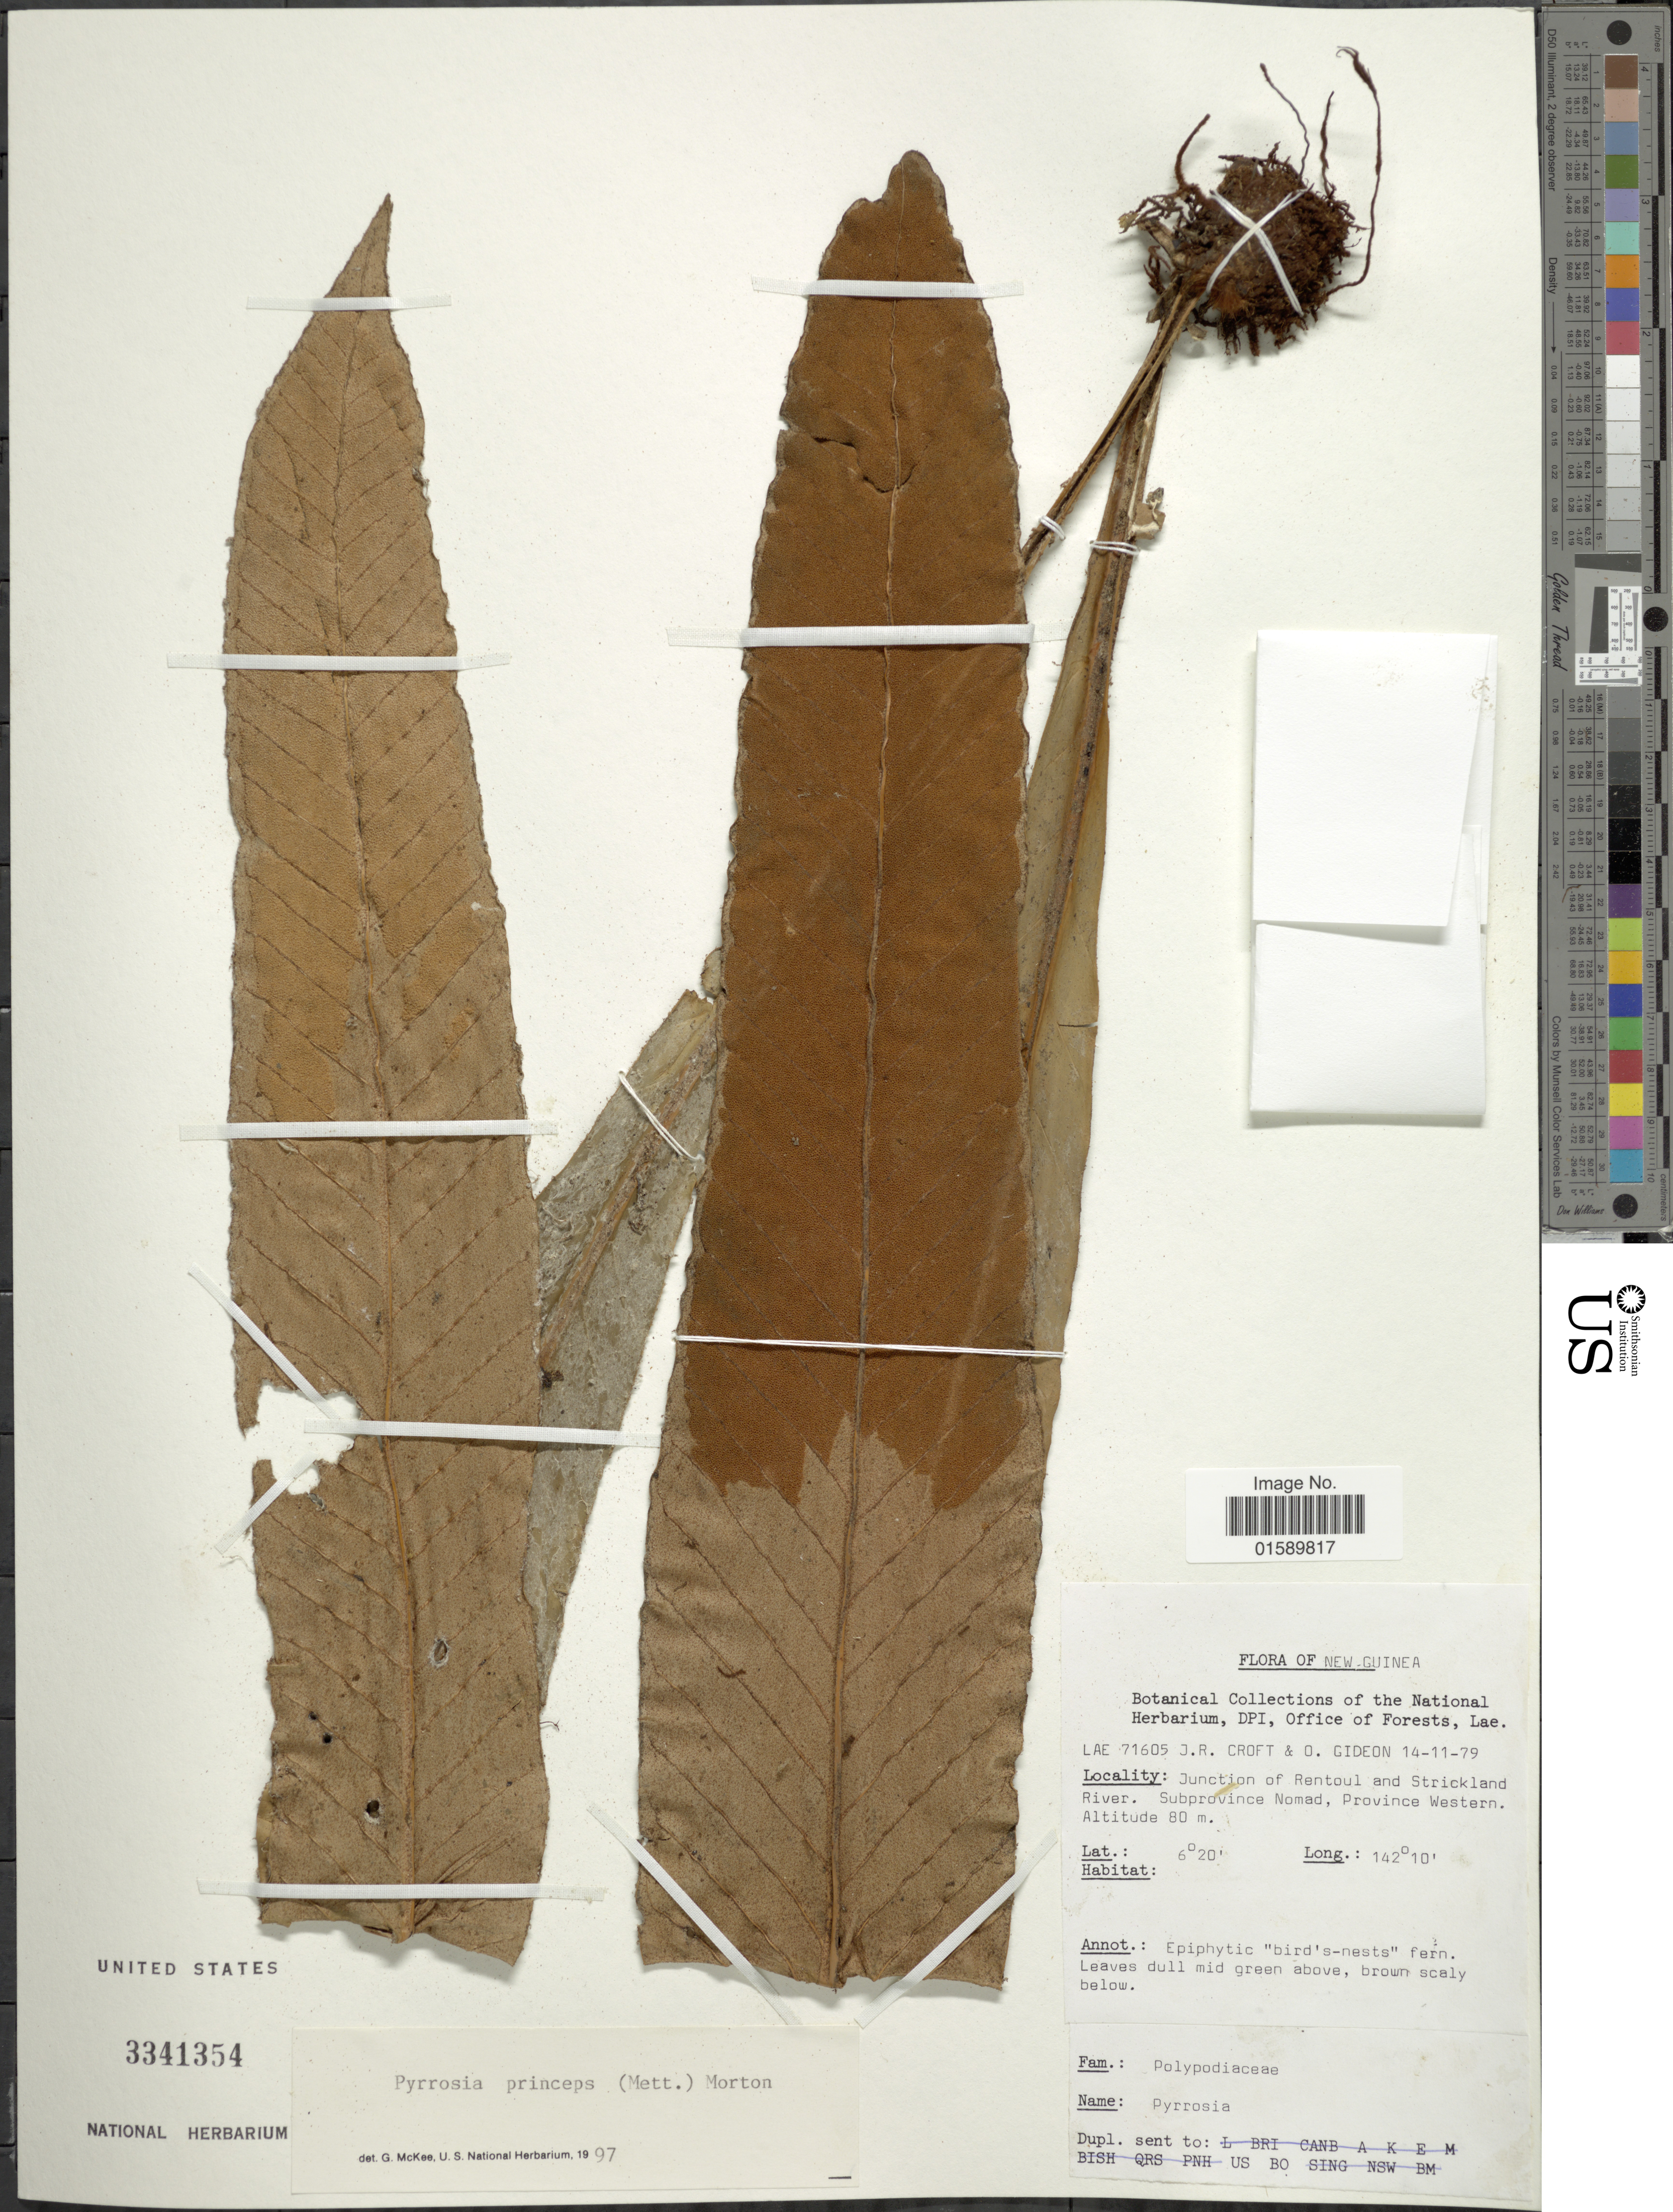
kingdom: Plantae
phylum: Tracheophyta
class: Polypodiopsida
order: Polypodiales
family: Polypodiaceae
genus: Pyrrosia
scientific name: Pyrrosia princeps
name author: (Mett.) C.V. Morton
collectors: J. R. Croft & O. Gideon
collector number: LAE71605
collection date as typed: Transcribed d/m/y: 14/11/79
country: Papua New Guinea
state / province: Manus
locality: Junction of Rentoul and Strickland River. Subprovince Nomad. Province Western, New Guinea.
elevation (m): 80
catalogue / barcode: US 3341354